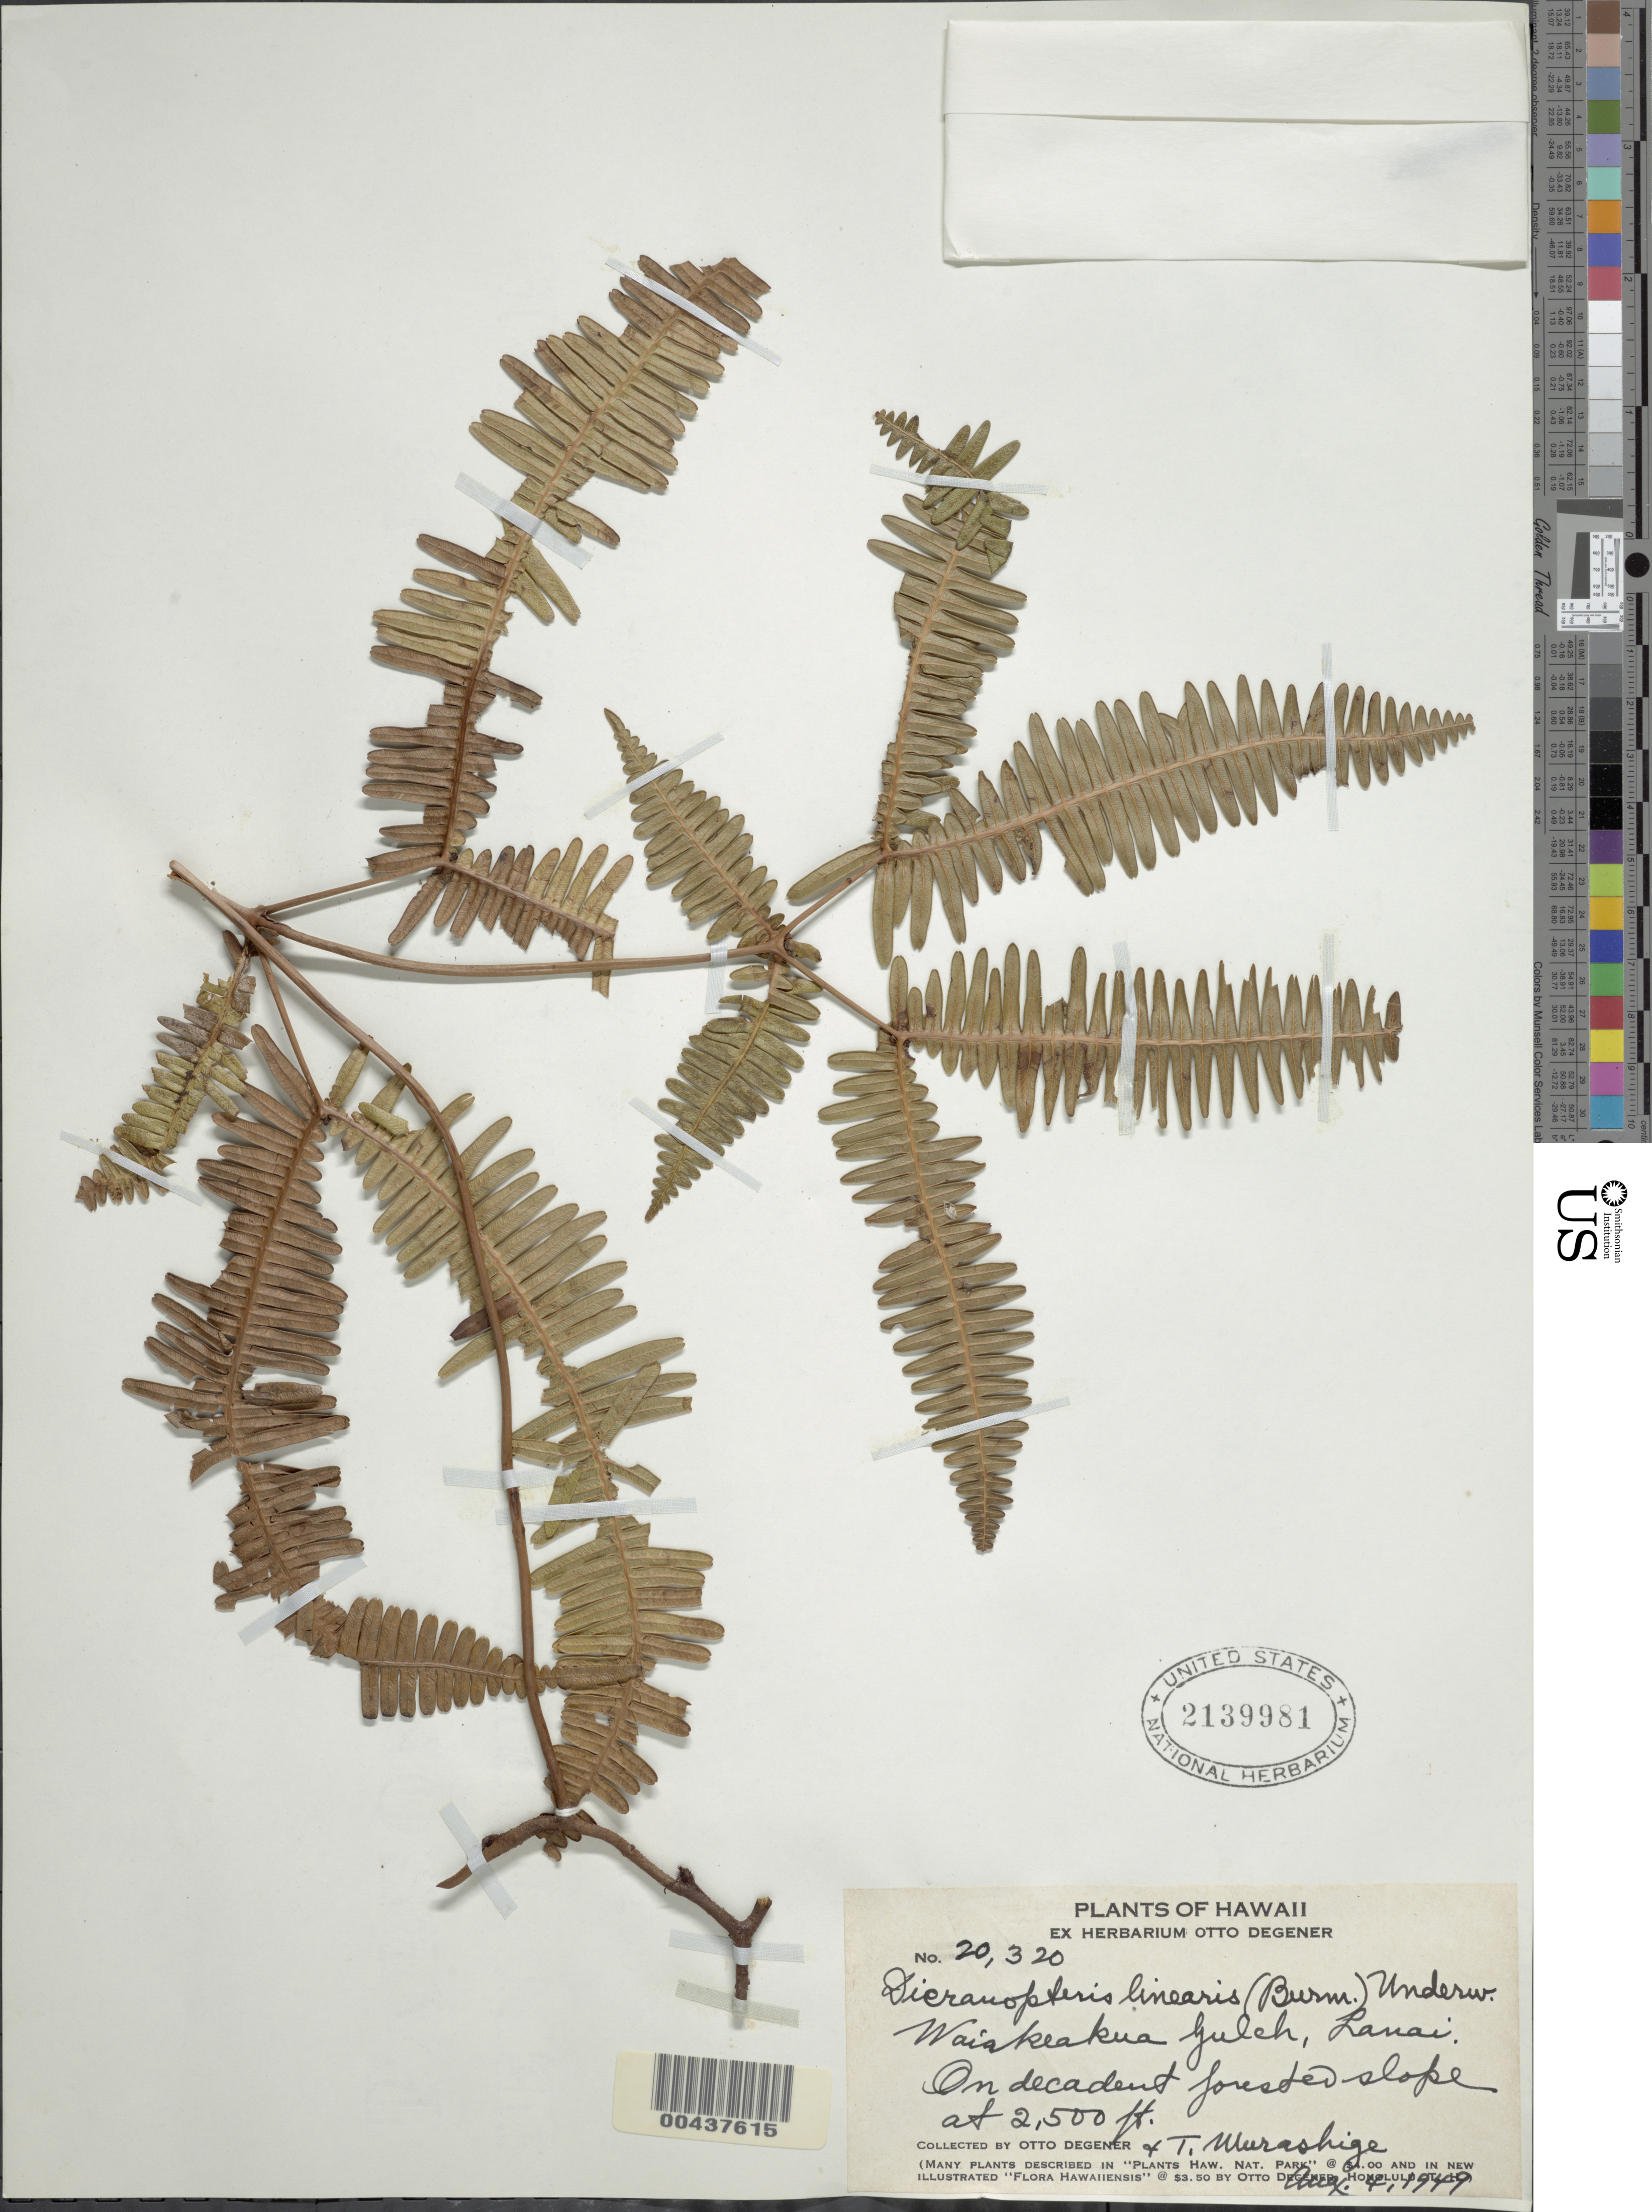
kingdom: Plantae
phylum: Tracheophyta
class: Polypodiopsida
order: Gleicheniales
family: Gleicheniaceae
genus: Dicranopteris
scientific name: Dicranopteris linearis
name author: (Burm. f.) Underw.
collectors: O. Degener & T. Murashige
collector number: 20320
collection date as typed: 4 Aug 1949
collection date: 1949-08-04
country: United States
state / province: Hawaii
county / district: Maui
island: Lana'i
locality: Waiakeakua Gulch, Lanai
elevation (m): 762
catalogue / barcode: US 2139981